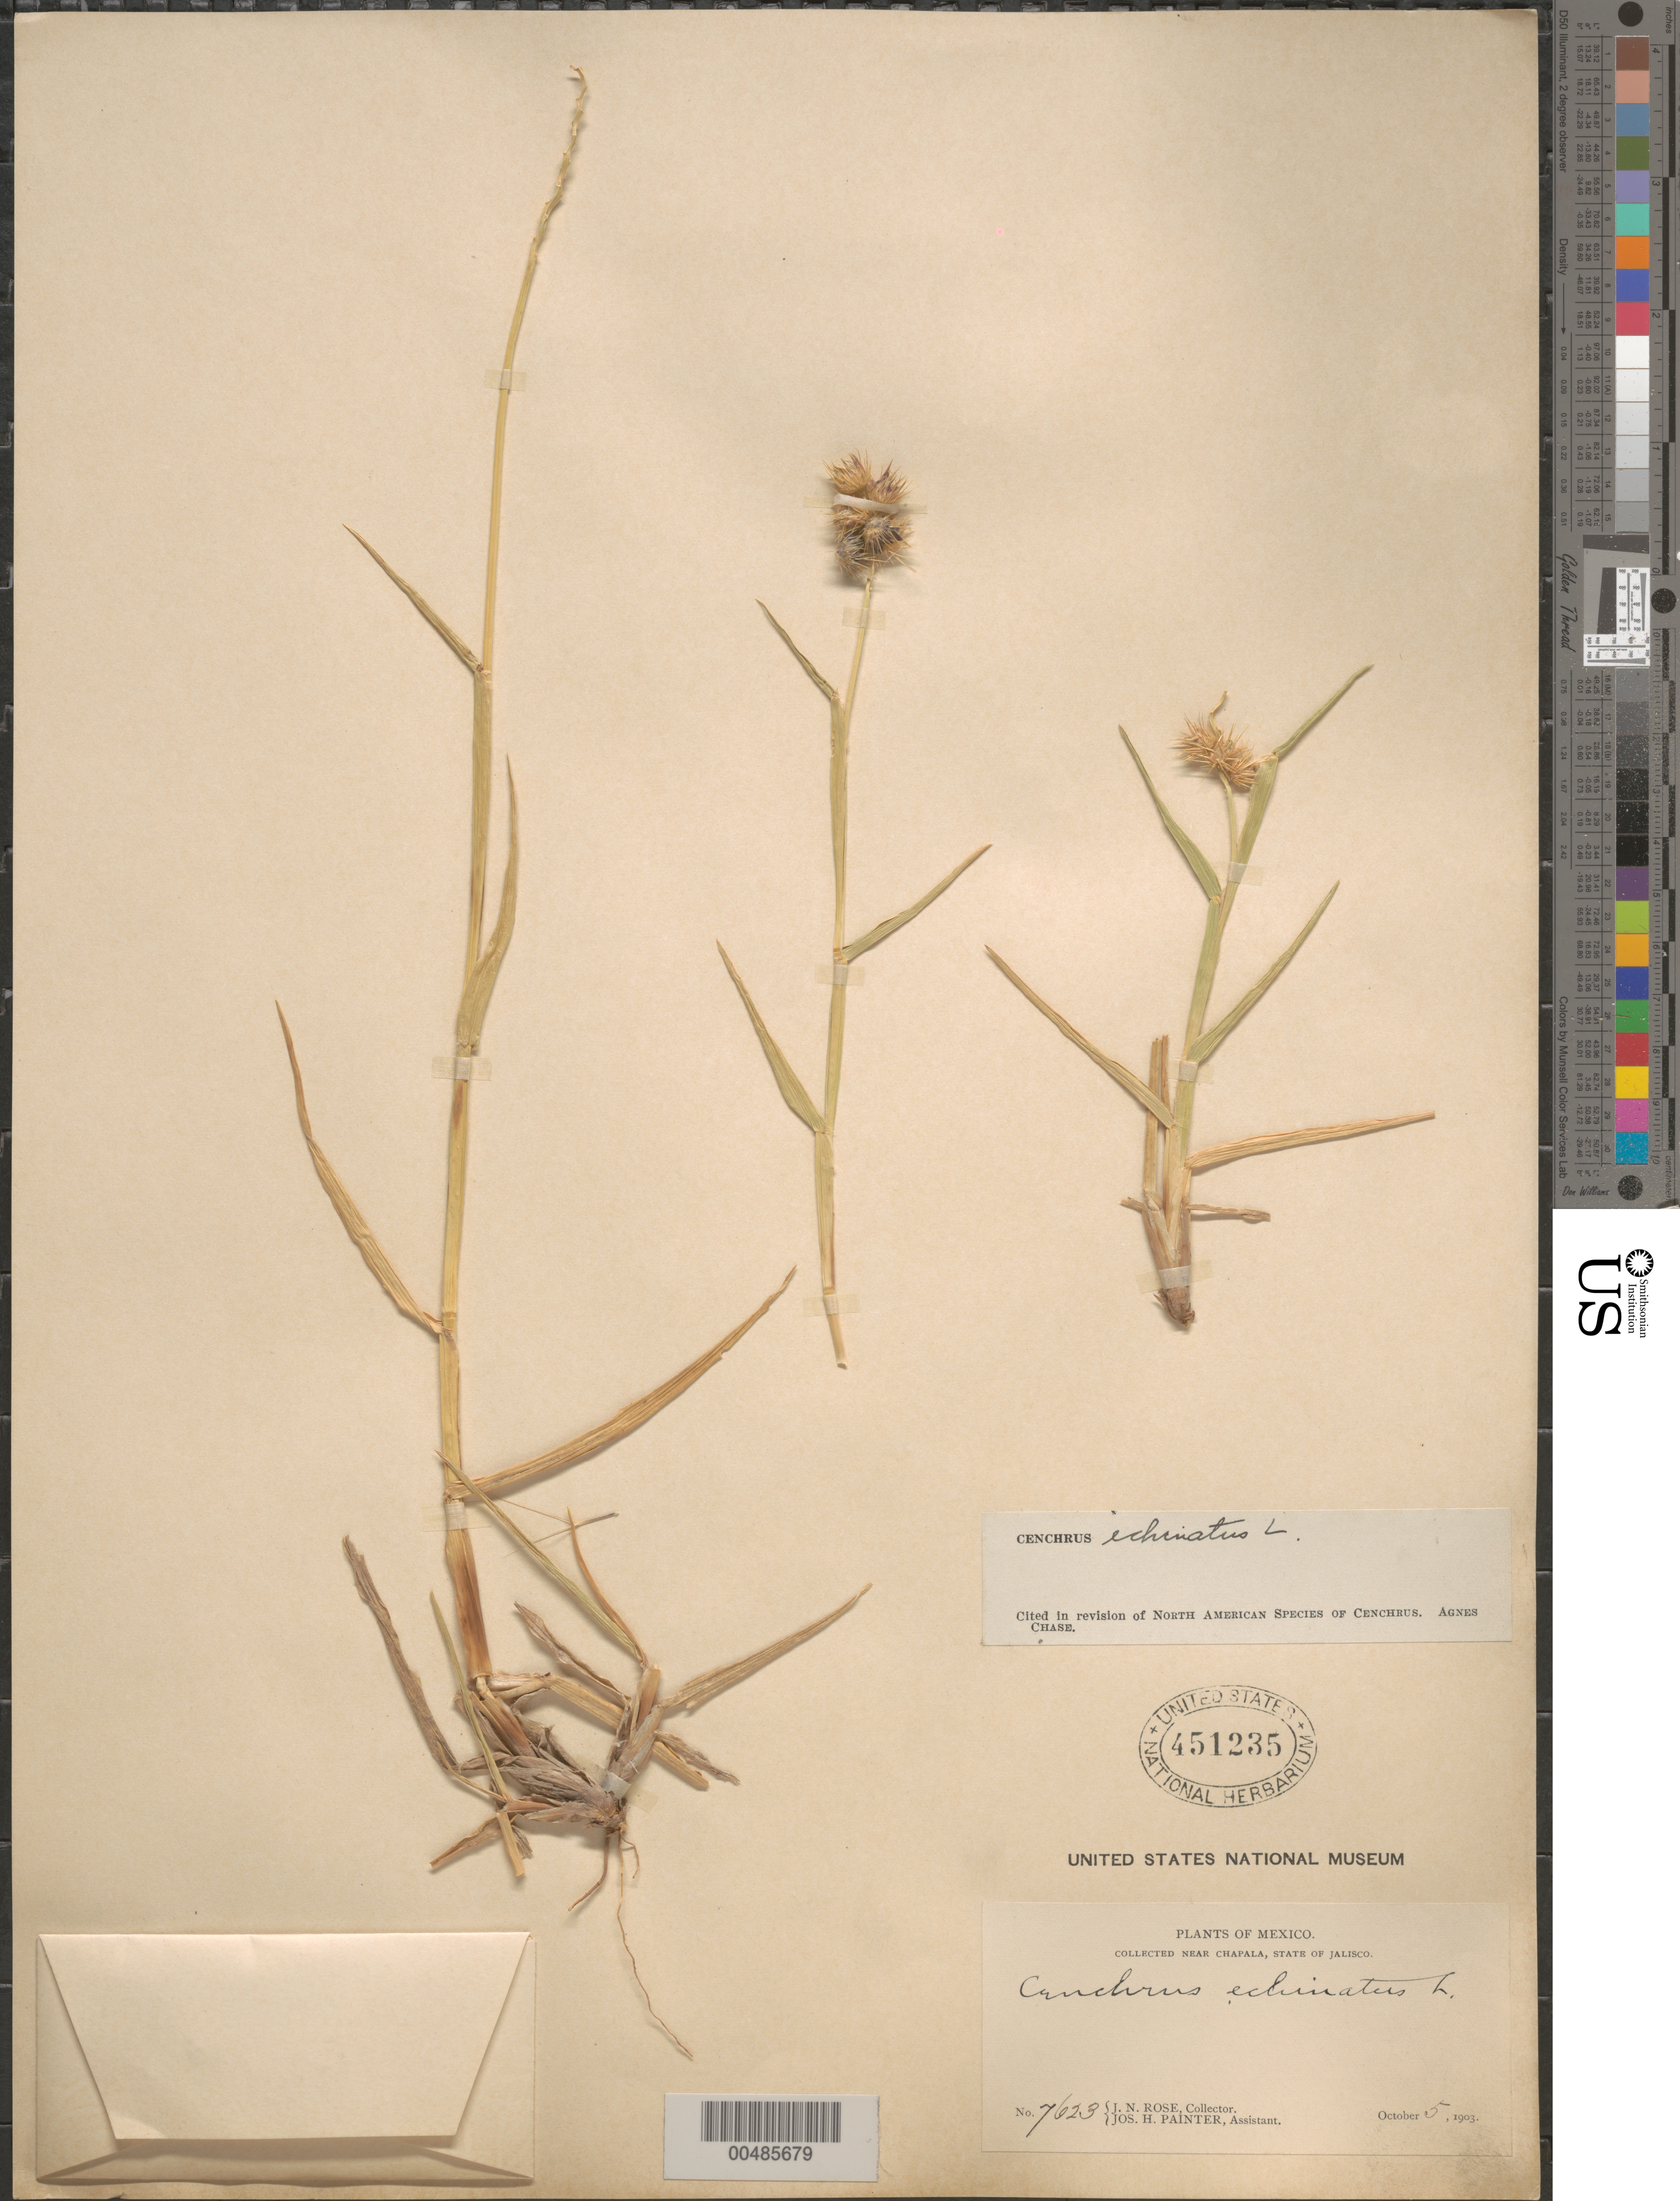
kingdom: Plantae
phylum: Tracheophyta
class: Liliopsida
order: Poales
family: Poaceae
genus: Cenchrus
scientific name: Cenchrus echinatus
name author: L.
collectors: J. N. Rose & J. H. Painter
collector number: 7623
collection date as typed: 5 Oct 1903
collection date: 1903-10-05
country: Mexico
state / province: Jalisco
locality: Near Chapala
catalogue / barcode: US 451235